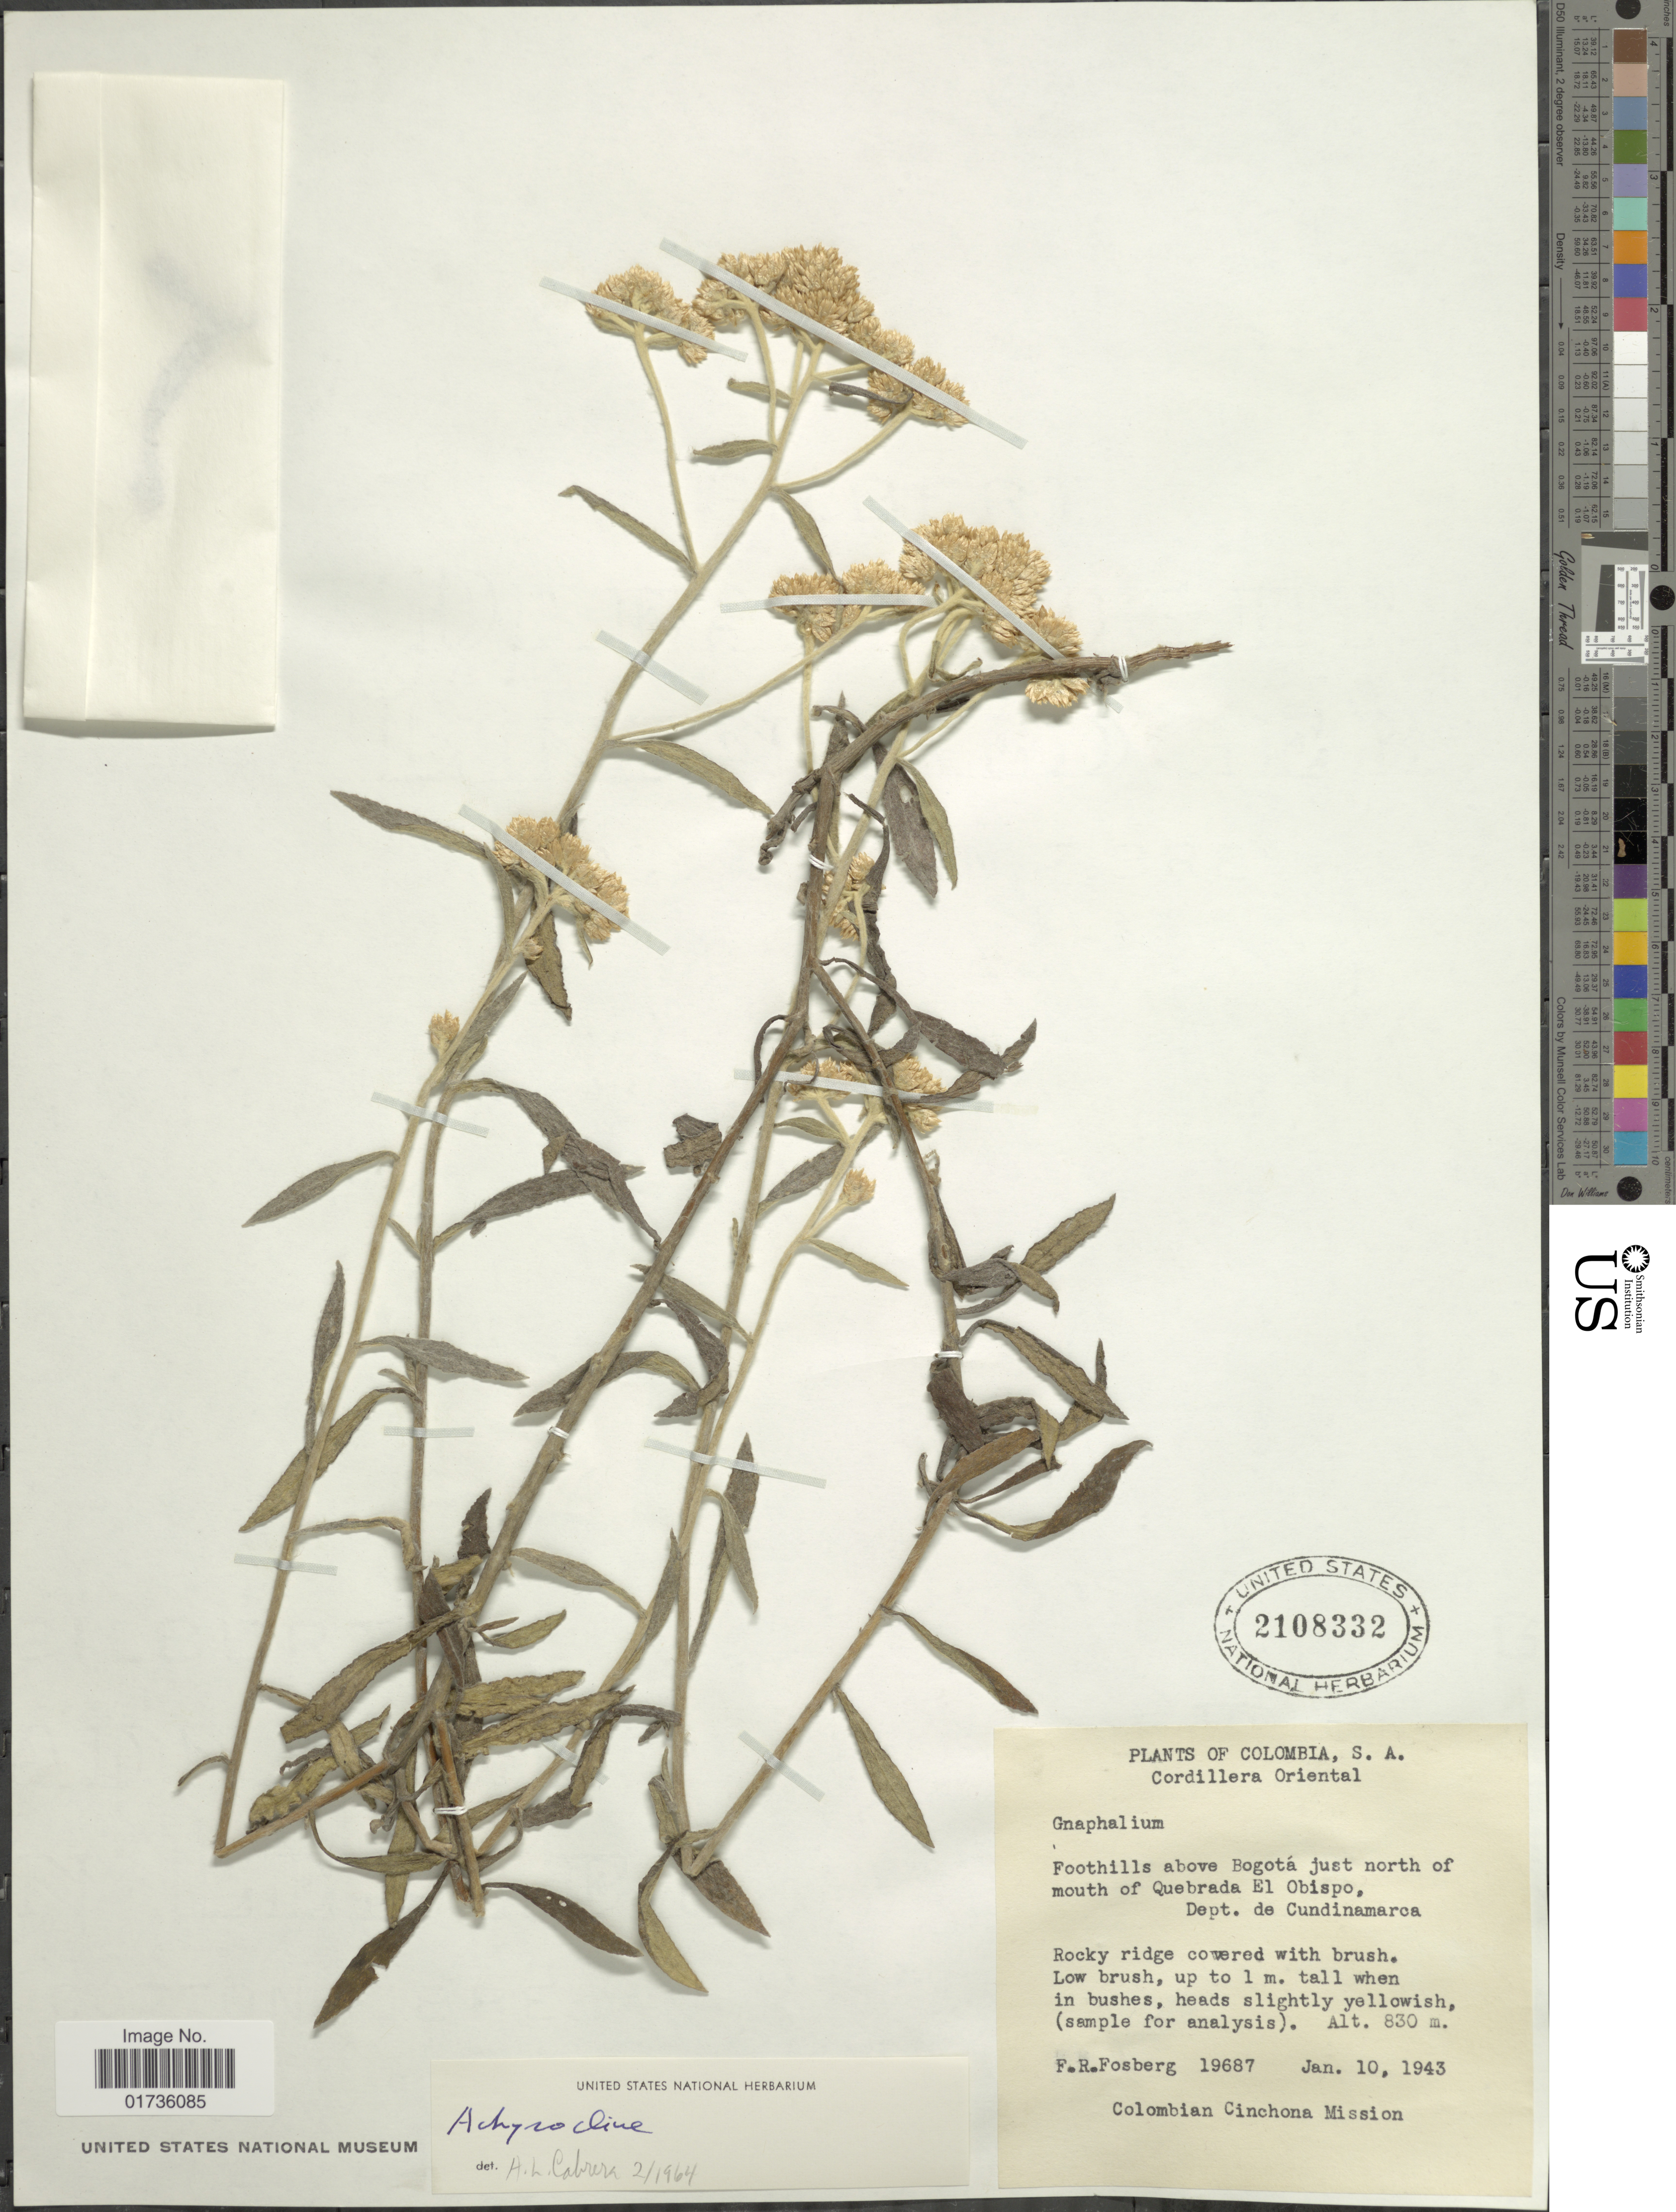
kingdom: Plantae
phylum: Tracheophyta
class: Magnoliopsida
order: Asterales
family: Asteraceae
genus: Achyrocline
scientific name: Achyrocline sp.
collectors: F. R. Fosberg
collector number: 19687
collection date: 1943-01-10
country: Colombia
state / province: Cundinamarca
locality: Cordillera Oriental, Foohills above Bogotá just north of mouth of Quebrada El Obispo, Dept. de Cundinamarca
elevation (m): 830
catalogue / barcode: US 2108332